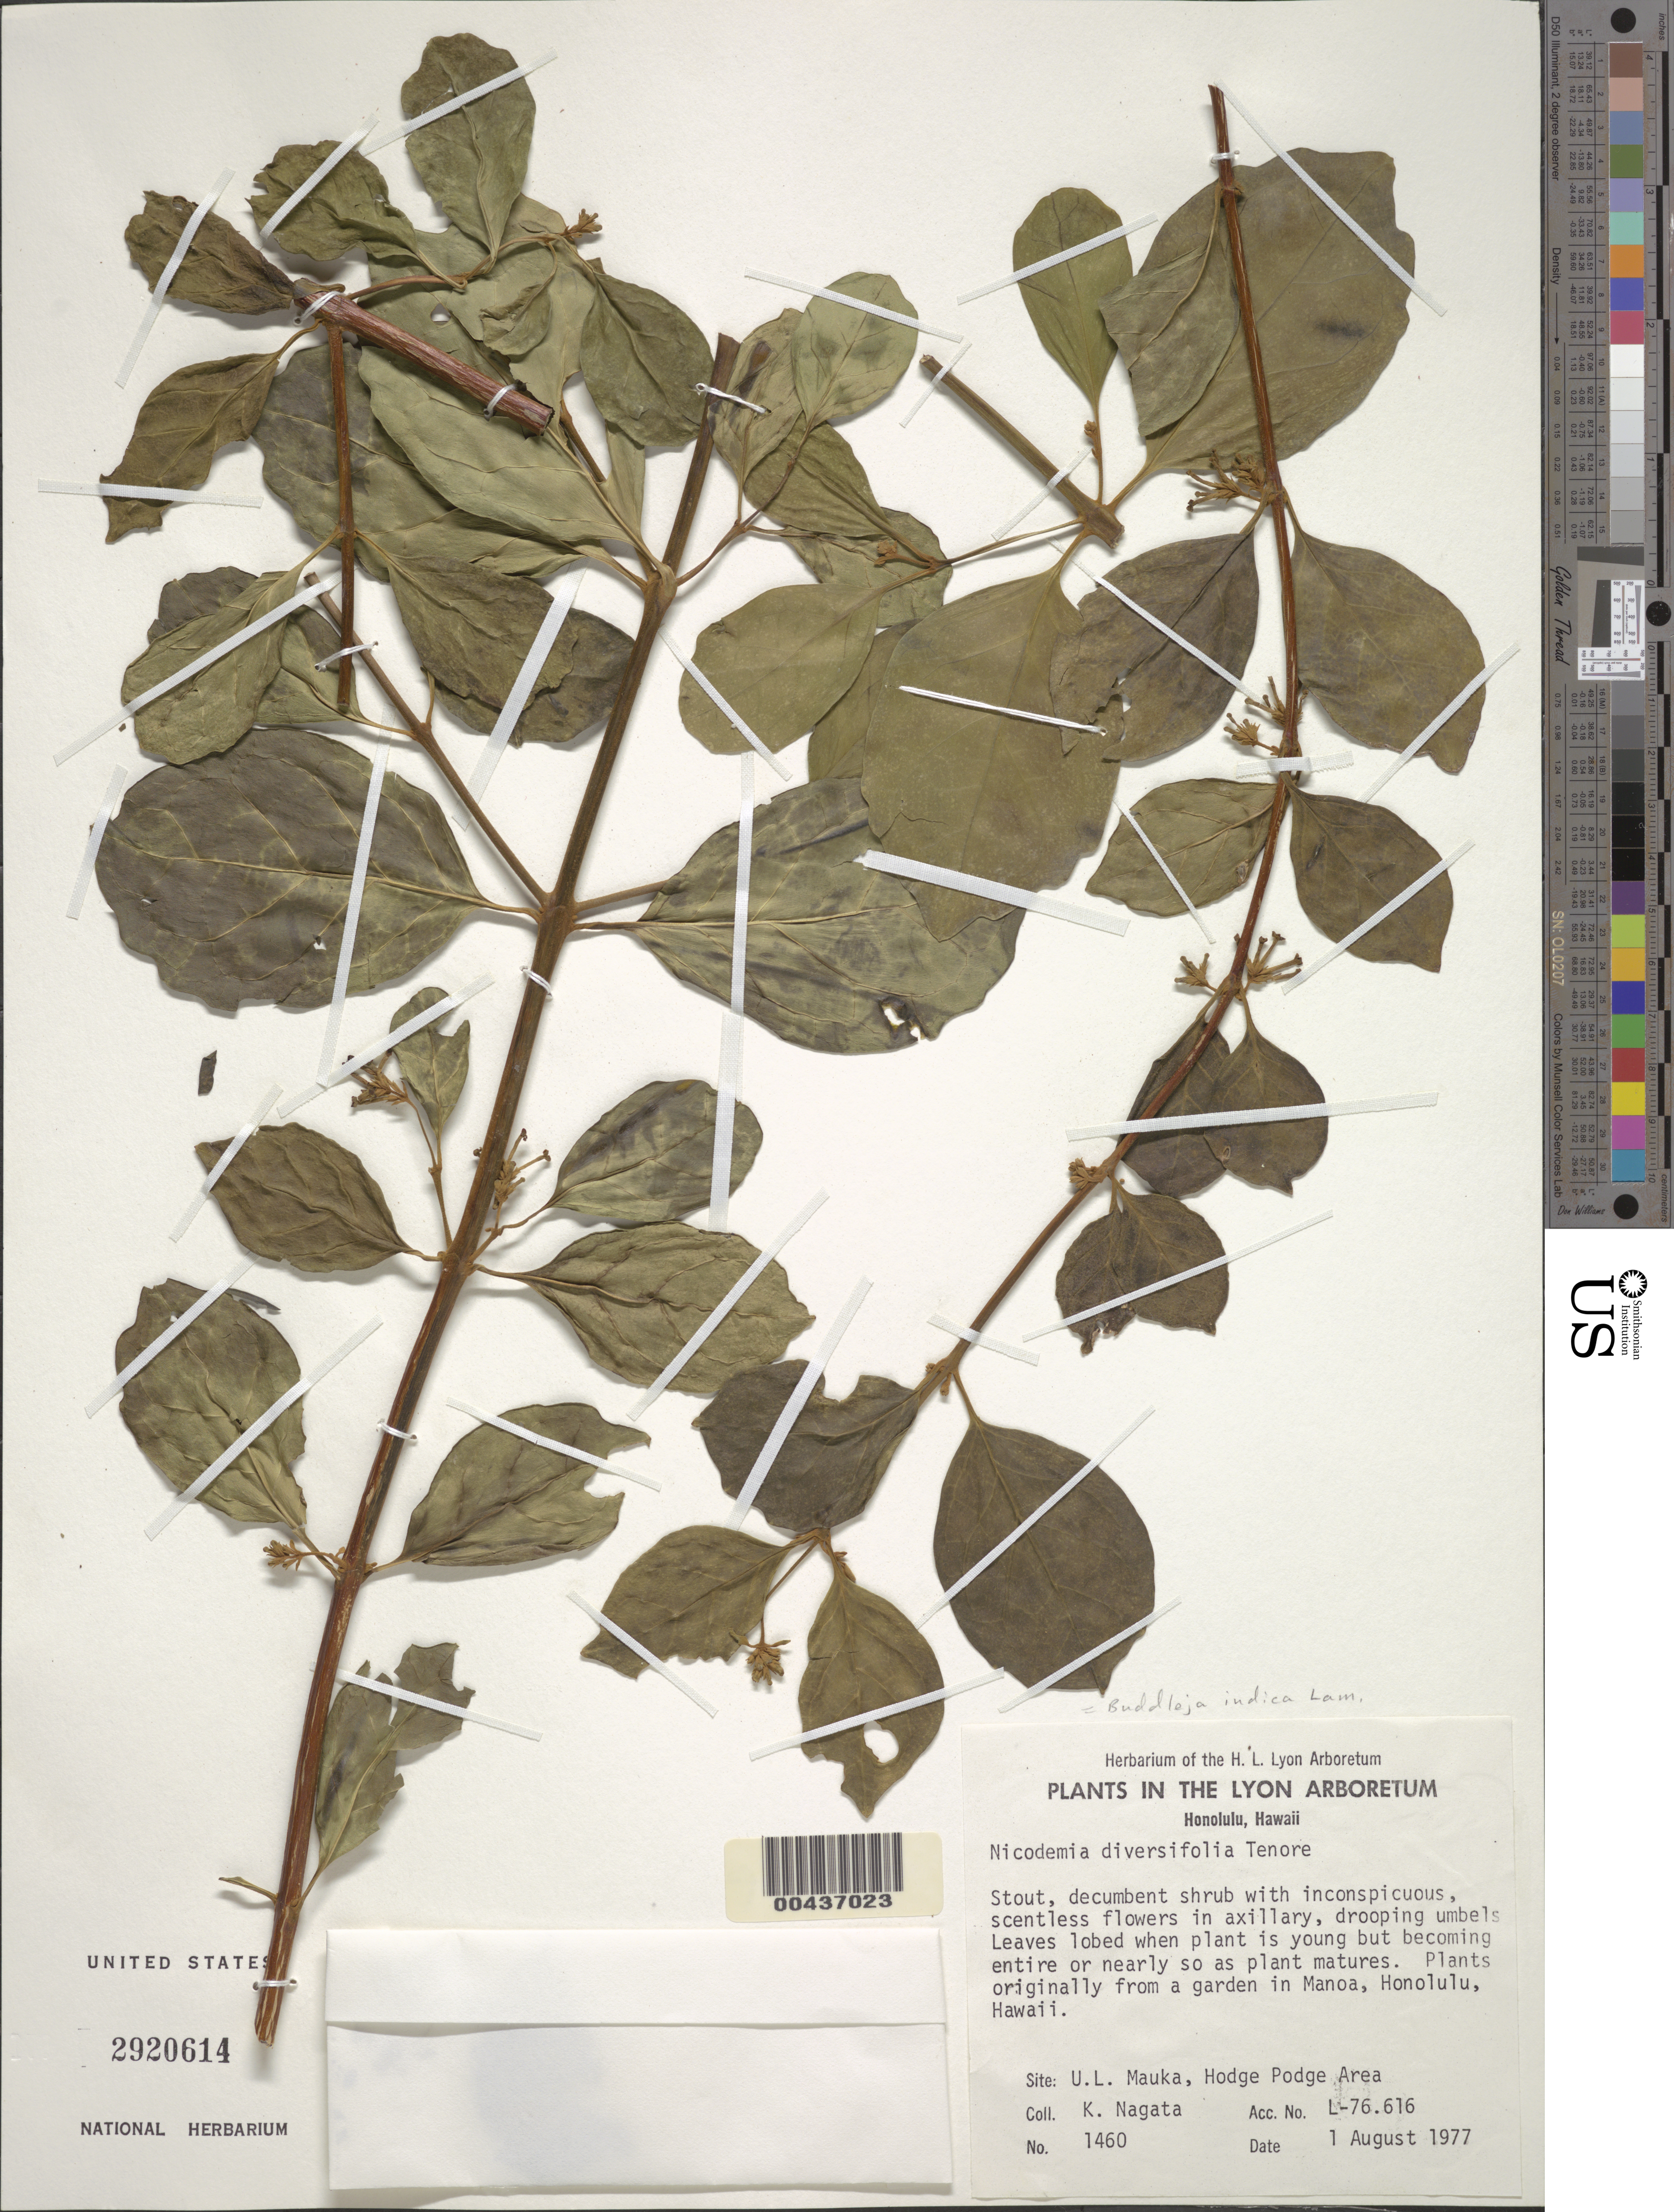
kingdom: Plantae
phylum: Tracheophyta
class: Magnoliopsida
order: Lamiales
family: Scrophulariaceae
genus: Buddleja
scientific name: Buddleja indica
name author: Lam.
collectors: K. Nagata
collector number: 1460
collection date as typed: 1 Aug 1977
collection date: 1977-08-01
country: United States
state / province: Hawaii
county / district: Honolulu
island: Oahu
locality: Lyon Arboretum, Honolulu, Hawaii; U.L. Mauka, Hodge Podge Area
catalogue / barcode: US 2920614